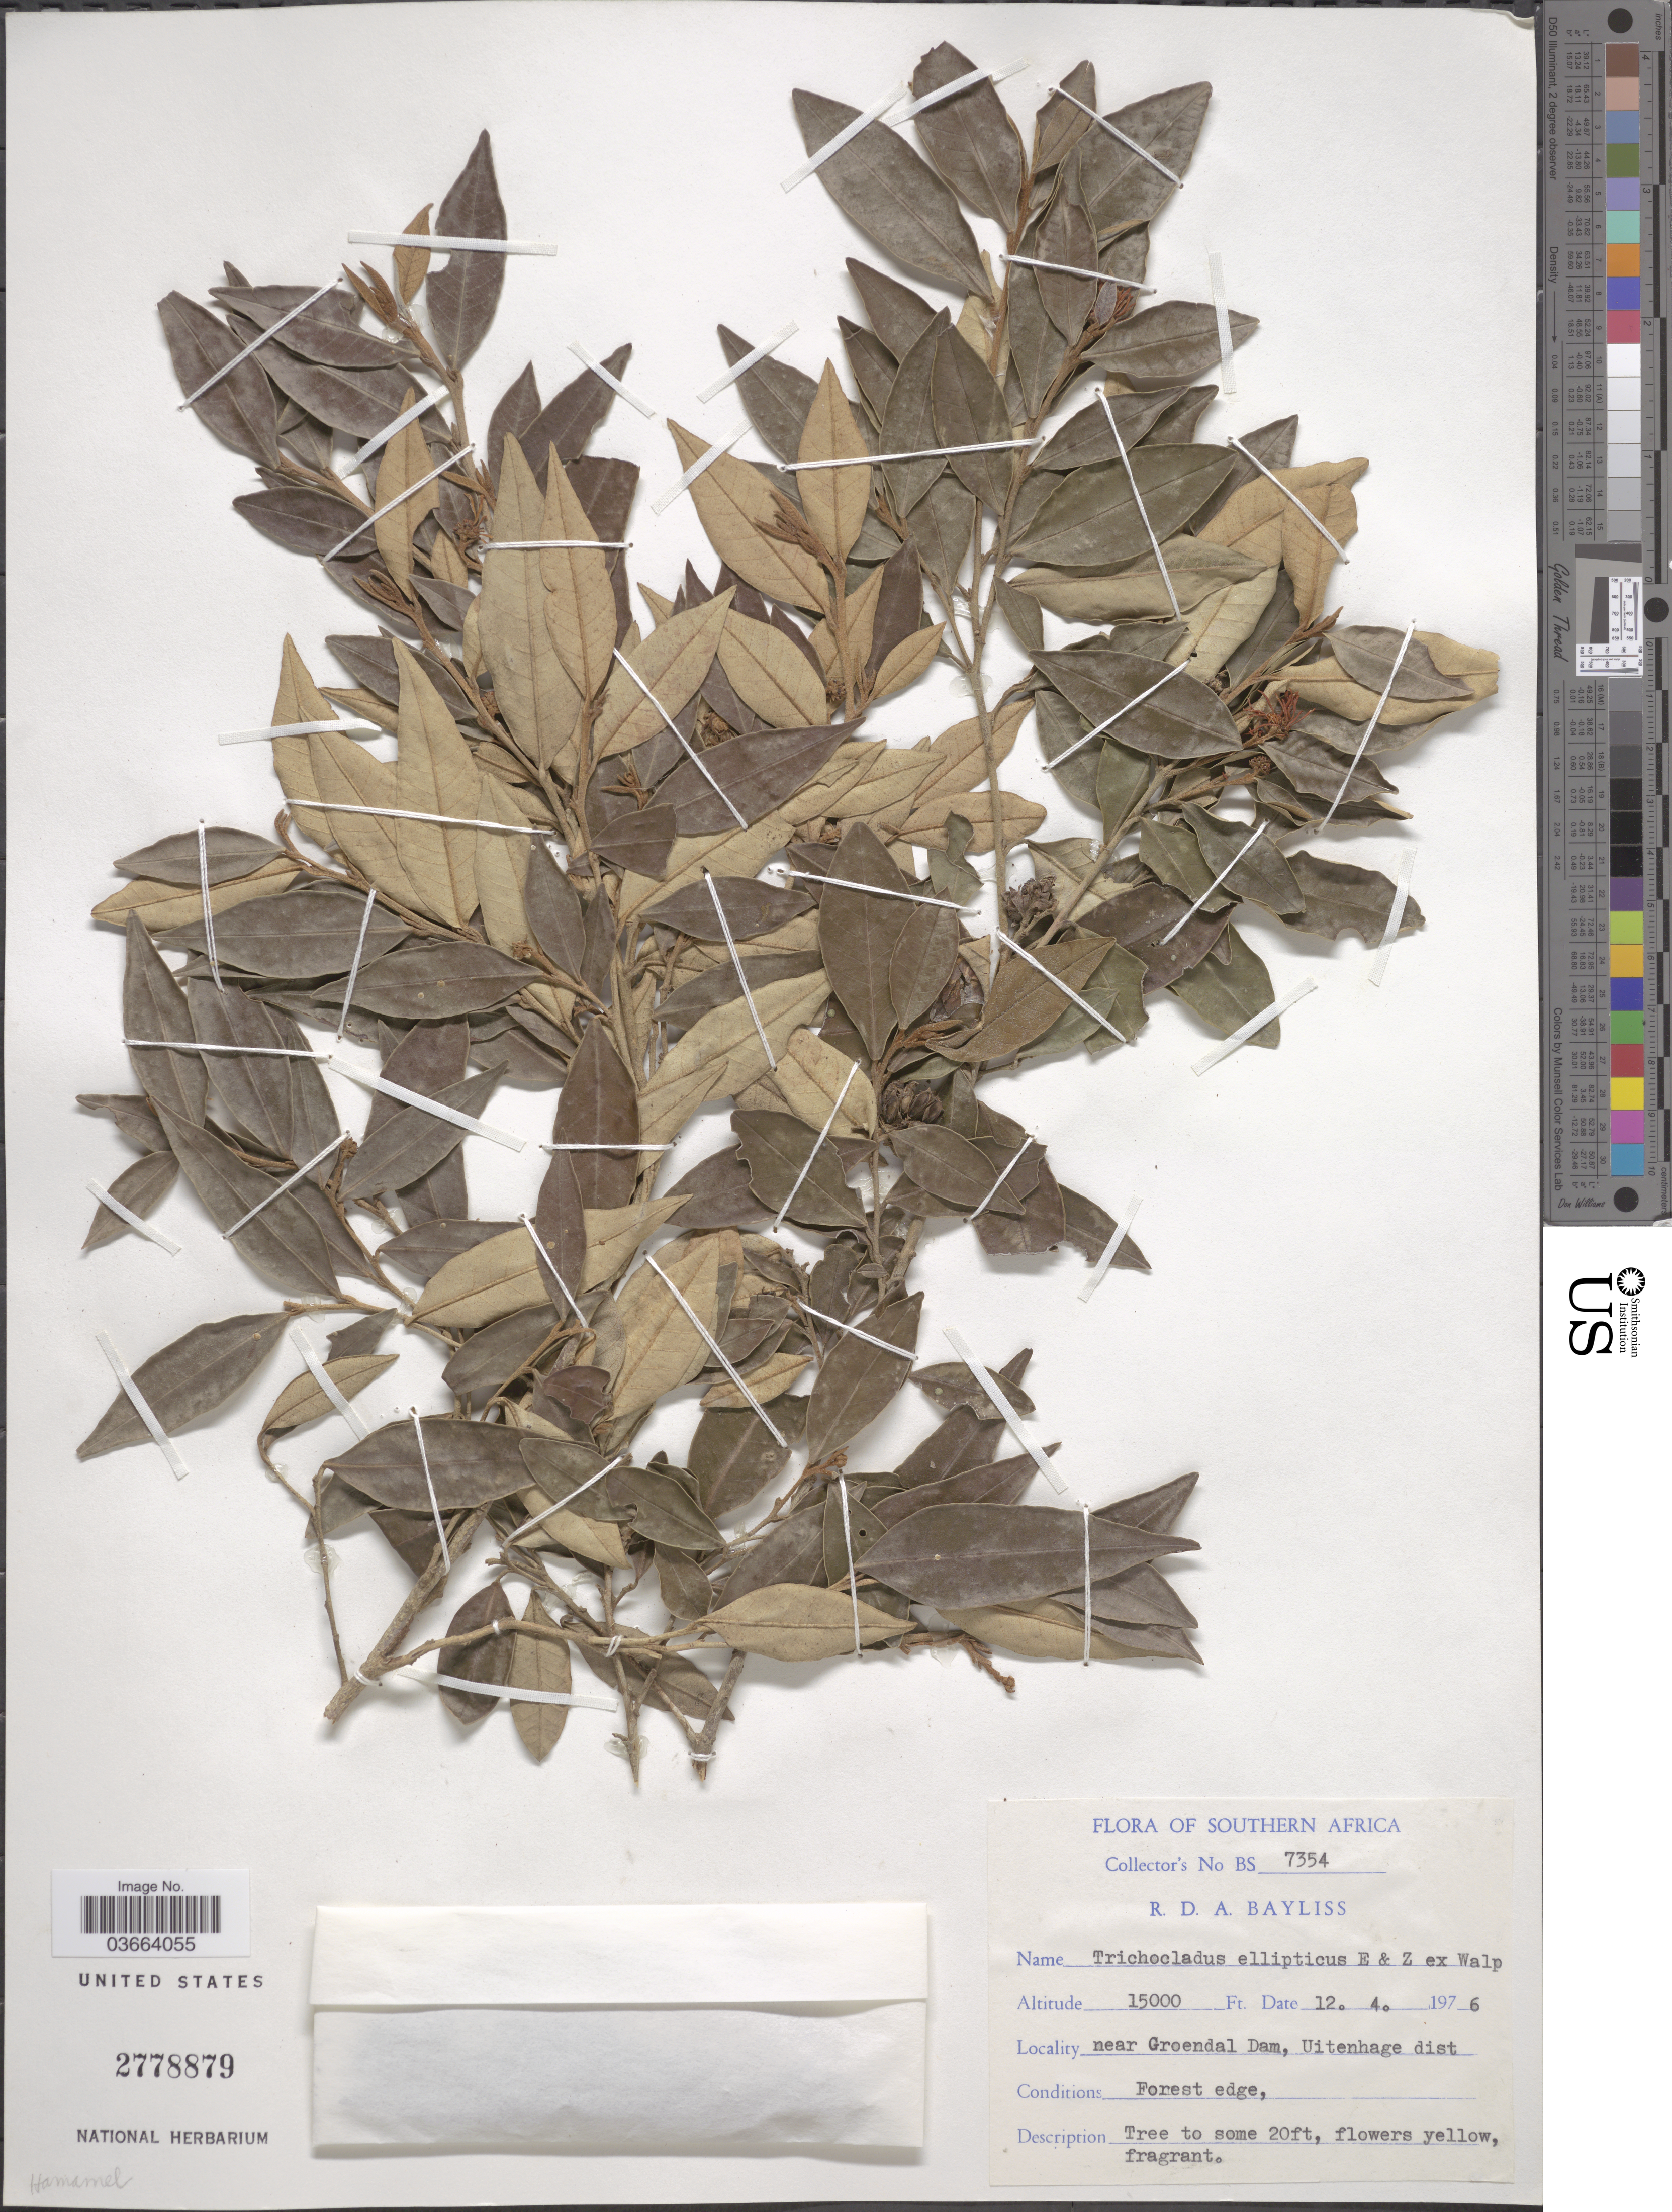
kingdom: Plantae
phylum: Tracheophyta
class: Magnoliopsida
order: Saxifragales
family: Hamamelidaceae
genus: Trichocladus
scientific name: Trichocladus ellipticus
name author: Eckl. & Zeyh. ex Sond.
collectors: R. Bayliss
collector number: BS7354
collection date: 1976-04-12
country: South Africa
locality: Southern Africa. Near Groendal Dam, Uitenhage dist. forest edge.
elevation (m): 4572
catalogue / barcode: US 2778879